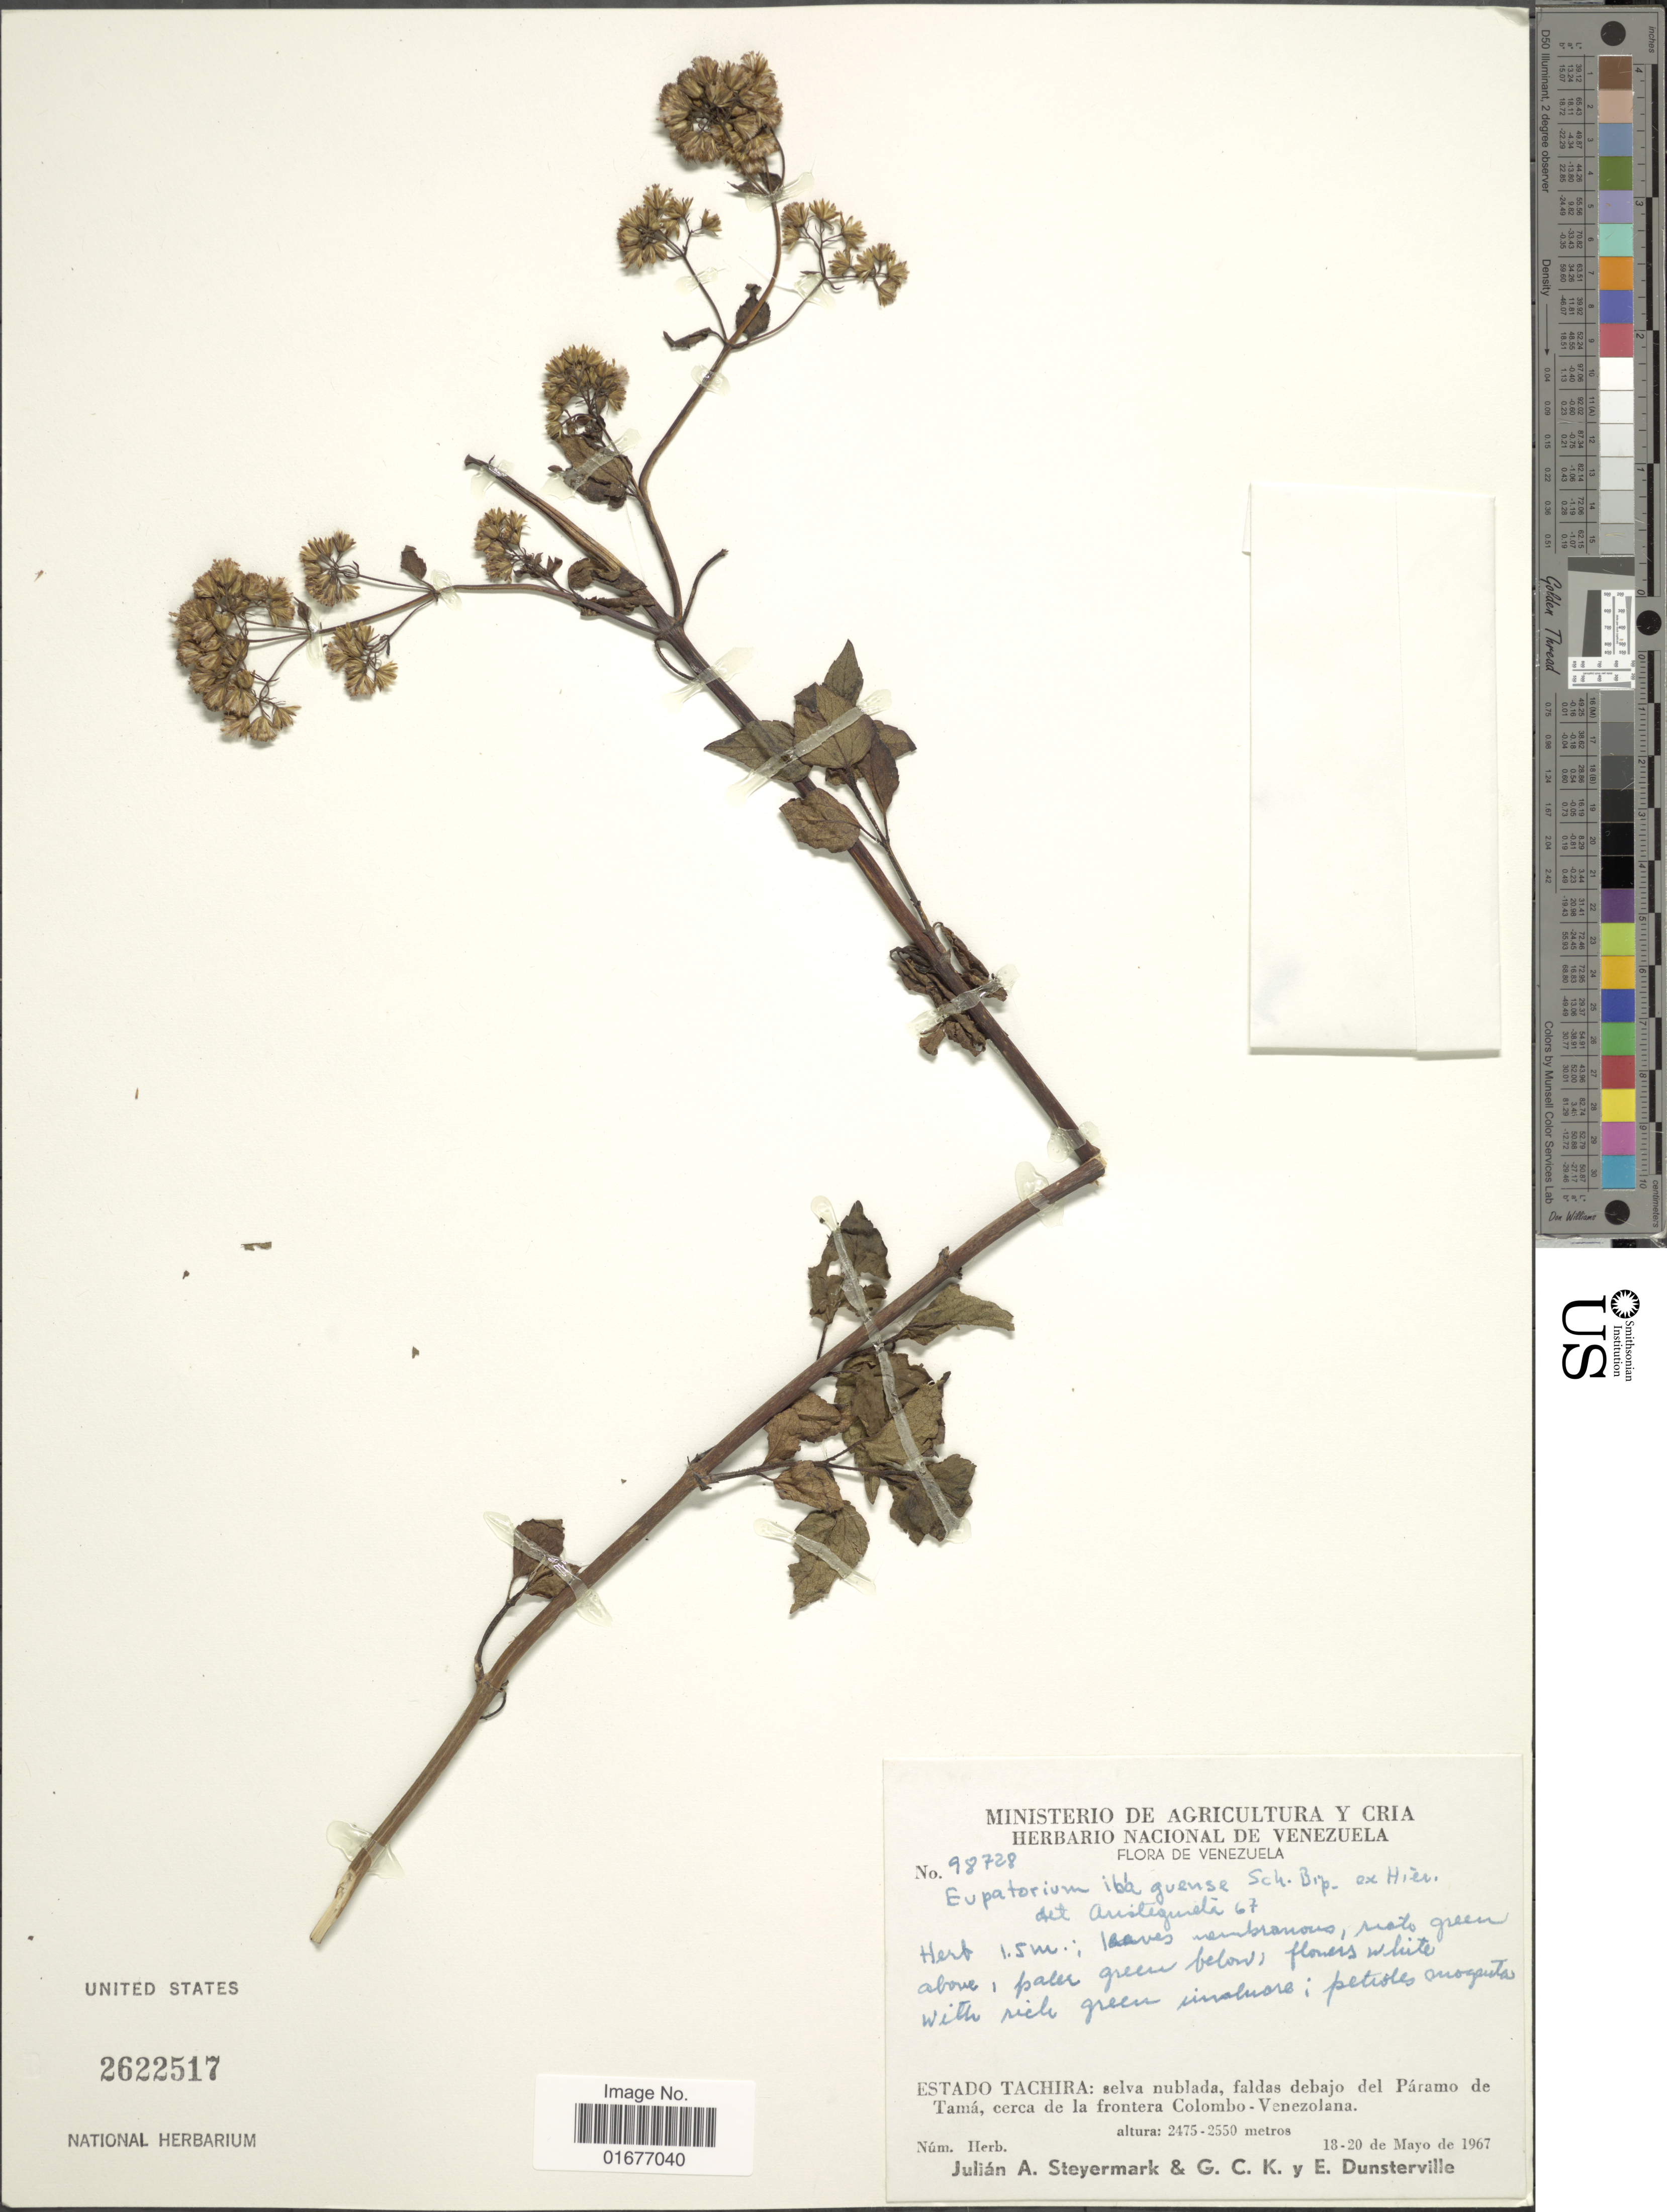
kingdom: Plantae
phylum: Tracheophyta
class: Magnoliopsida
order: Asterales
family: Asteraceae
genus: Ageratina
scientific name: Ageratina ibaguensis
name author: (Sch. Bip. ex Hieron.) R.M. King & H. Rob.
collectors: J. Steyermark, G. C. K. Dunsterville & E. Dunsterville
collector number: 98728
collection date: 1967-05-18/1967-05-20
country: Venezuela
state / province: Tachira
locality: Selva Nublada, faldas debajo del Paramo de Tama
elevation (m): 2475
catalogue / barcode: US 2622517